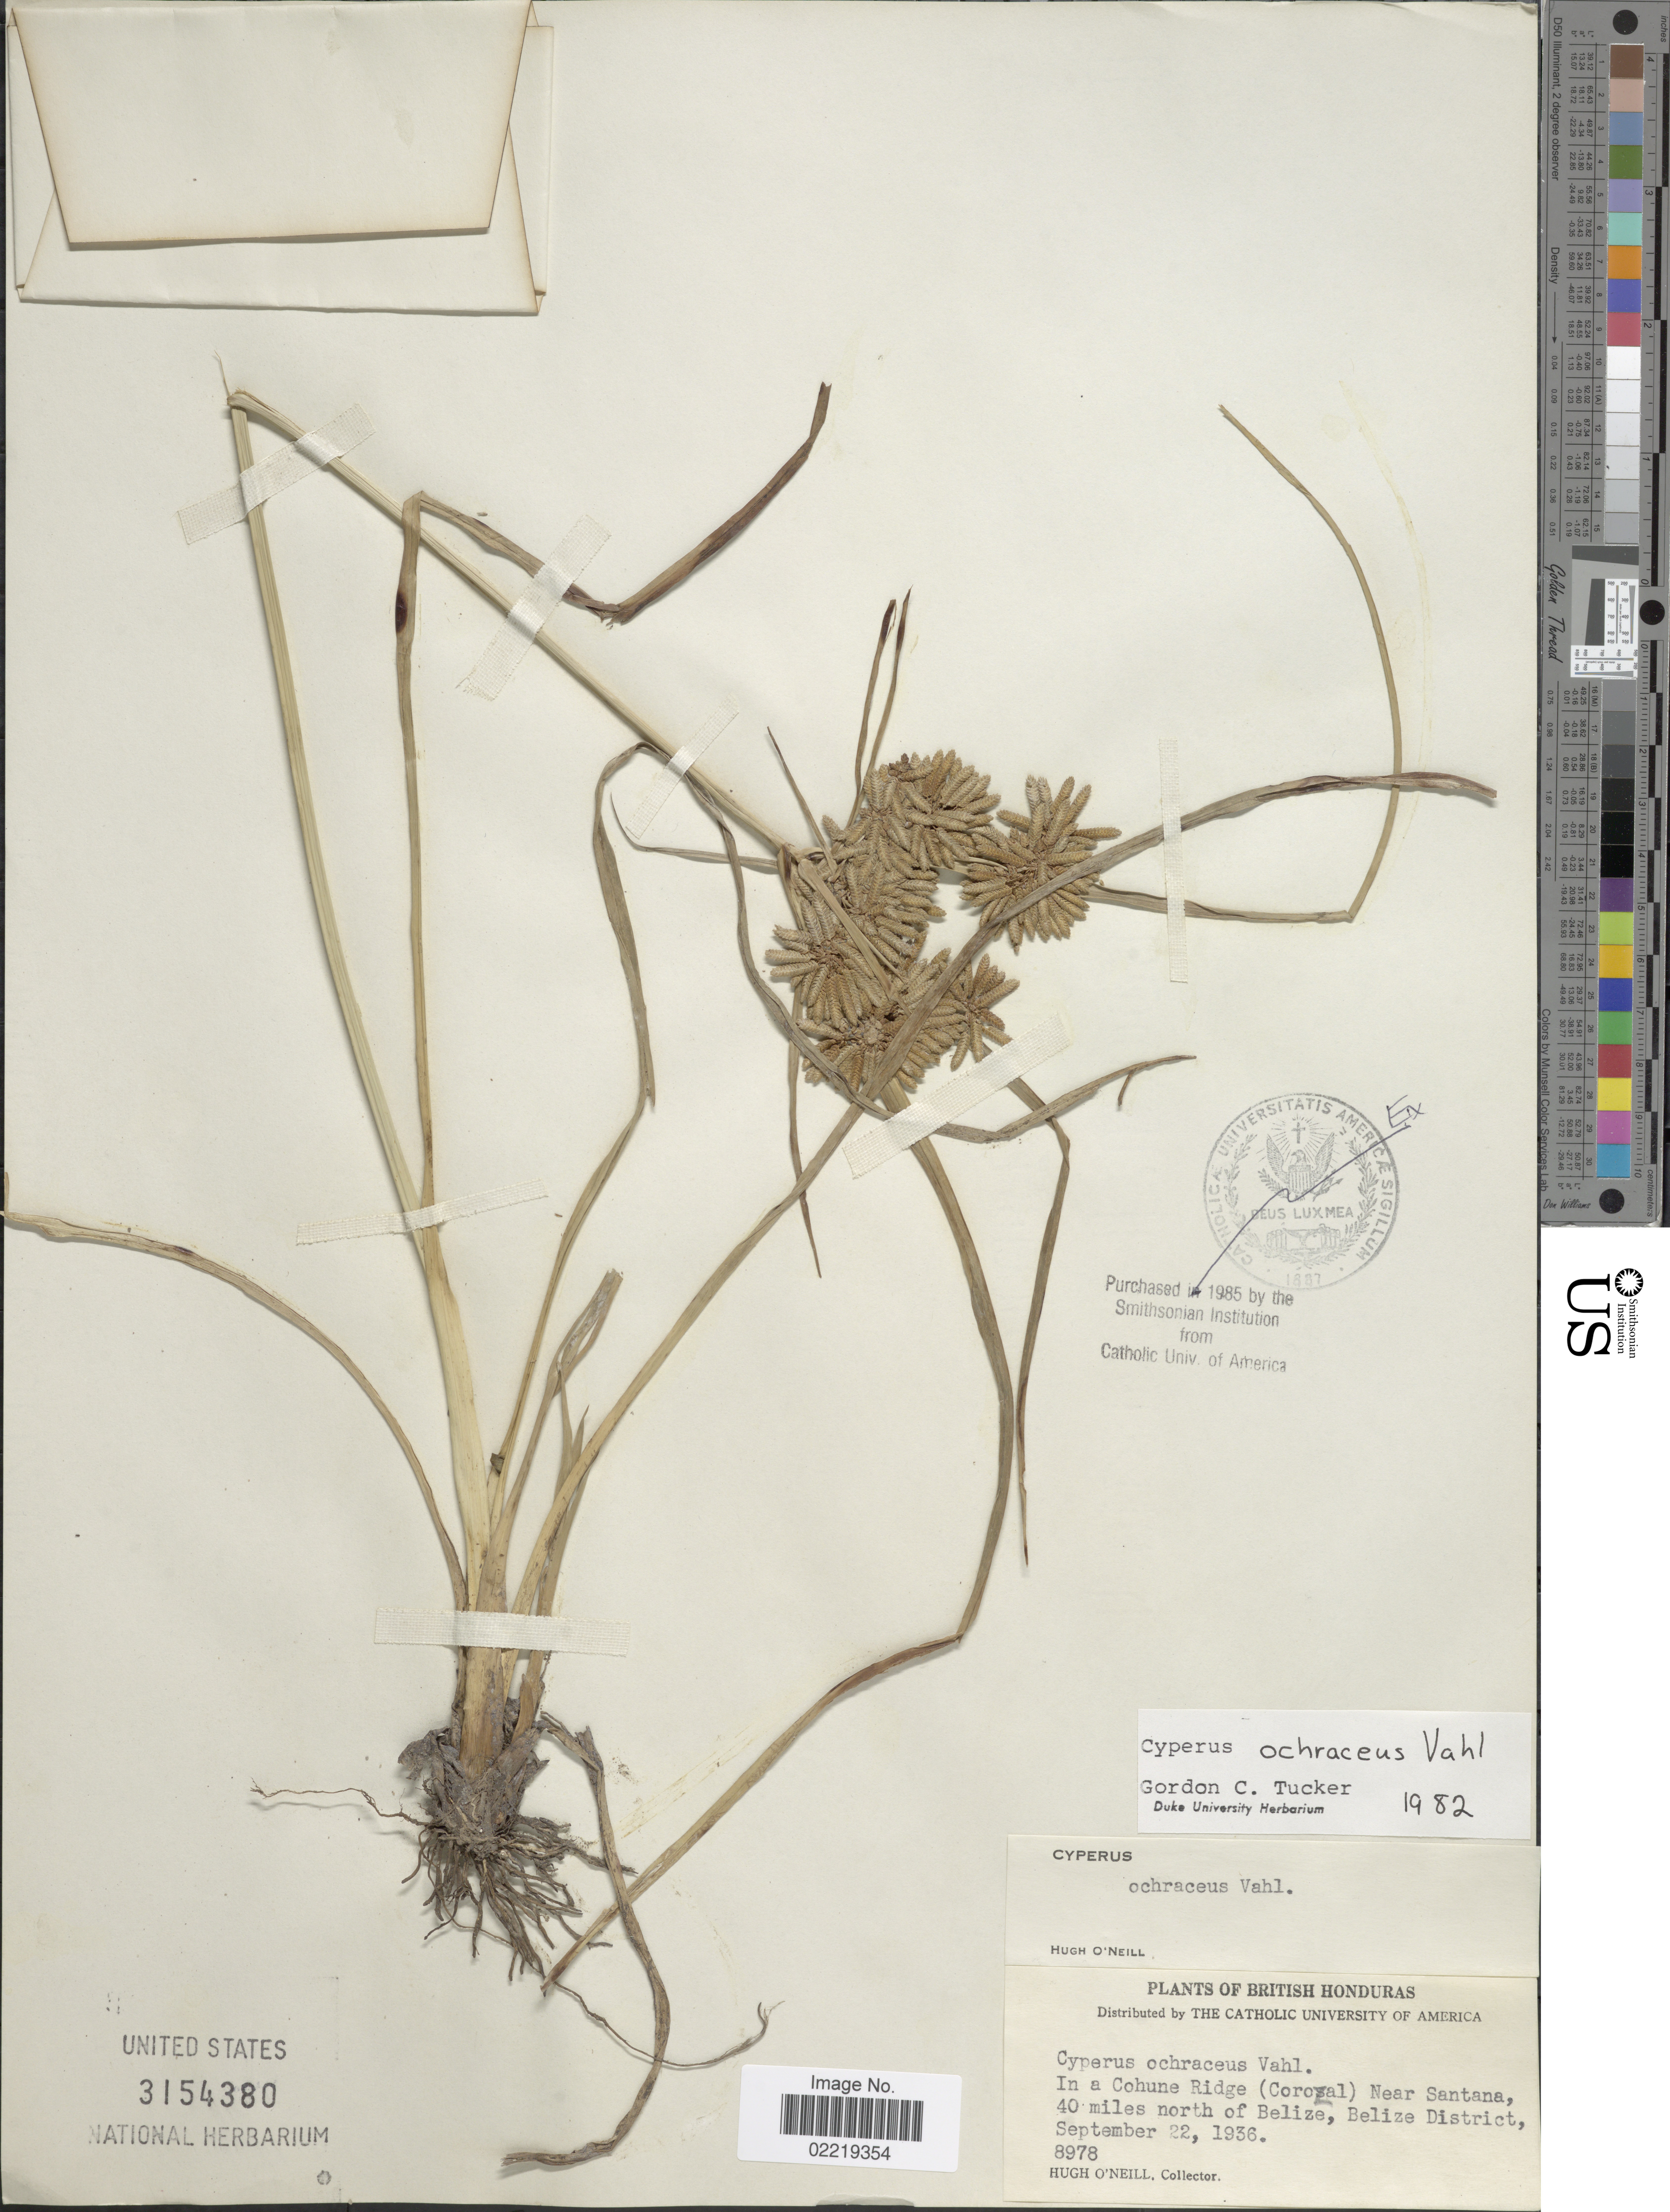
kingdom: Plantae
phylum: Tracheophyta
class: Liliopsida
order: Poales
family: Cyperaceae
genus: Cyperus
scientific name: Cyperus ochraceus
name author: Vahl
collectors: H. O'Neill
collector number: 8978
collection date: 1936-09-22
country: Belize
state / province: Belize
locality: In a Cohune Ridge (Corozal) Near Santana, 40 miles north of Belize, Belize District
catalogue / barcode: US 3154380